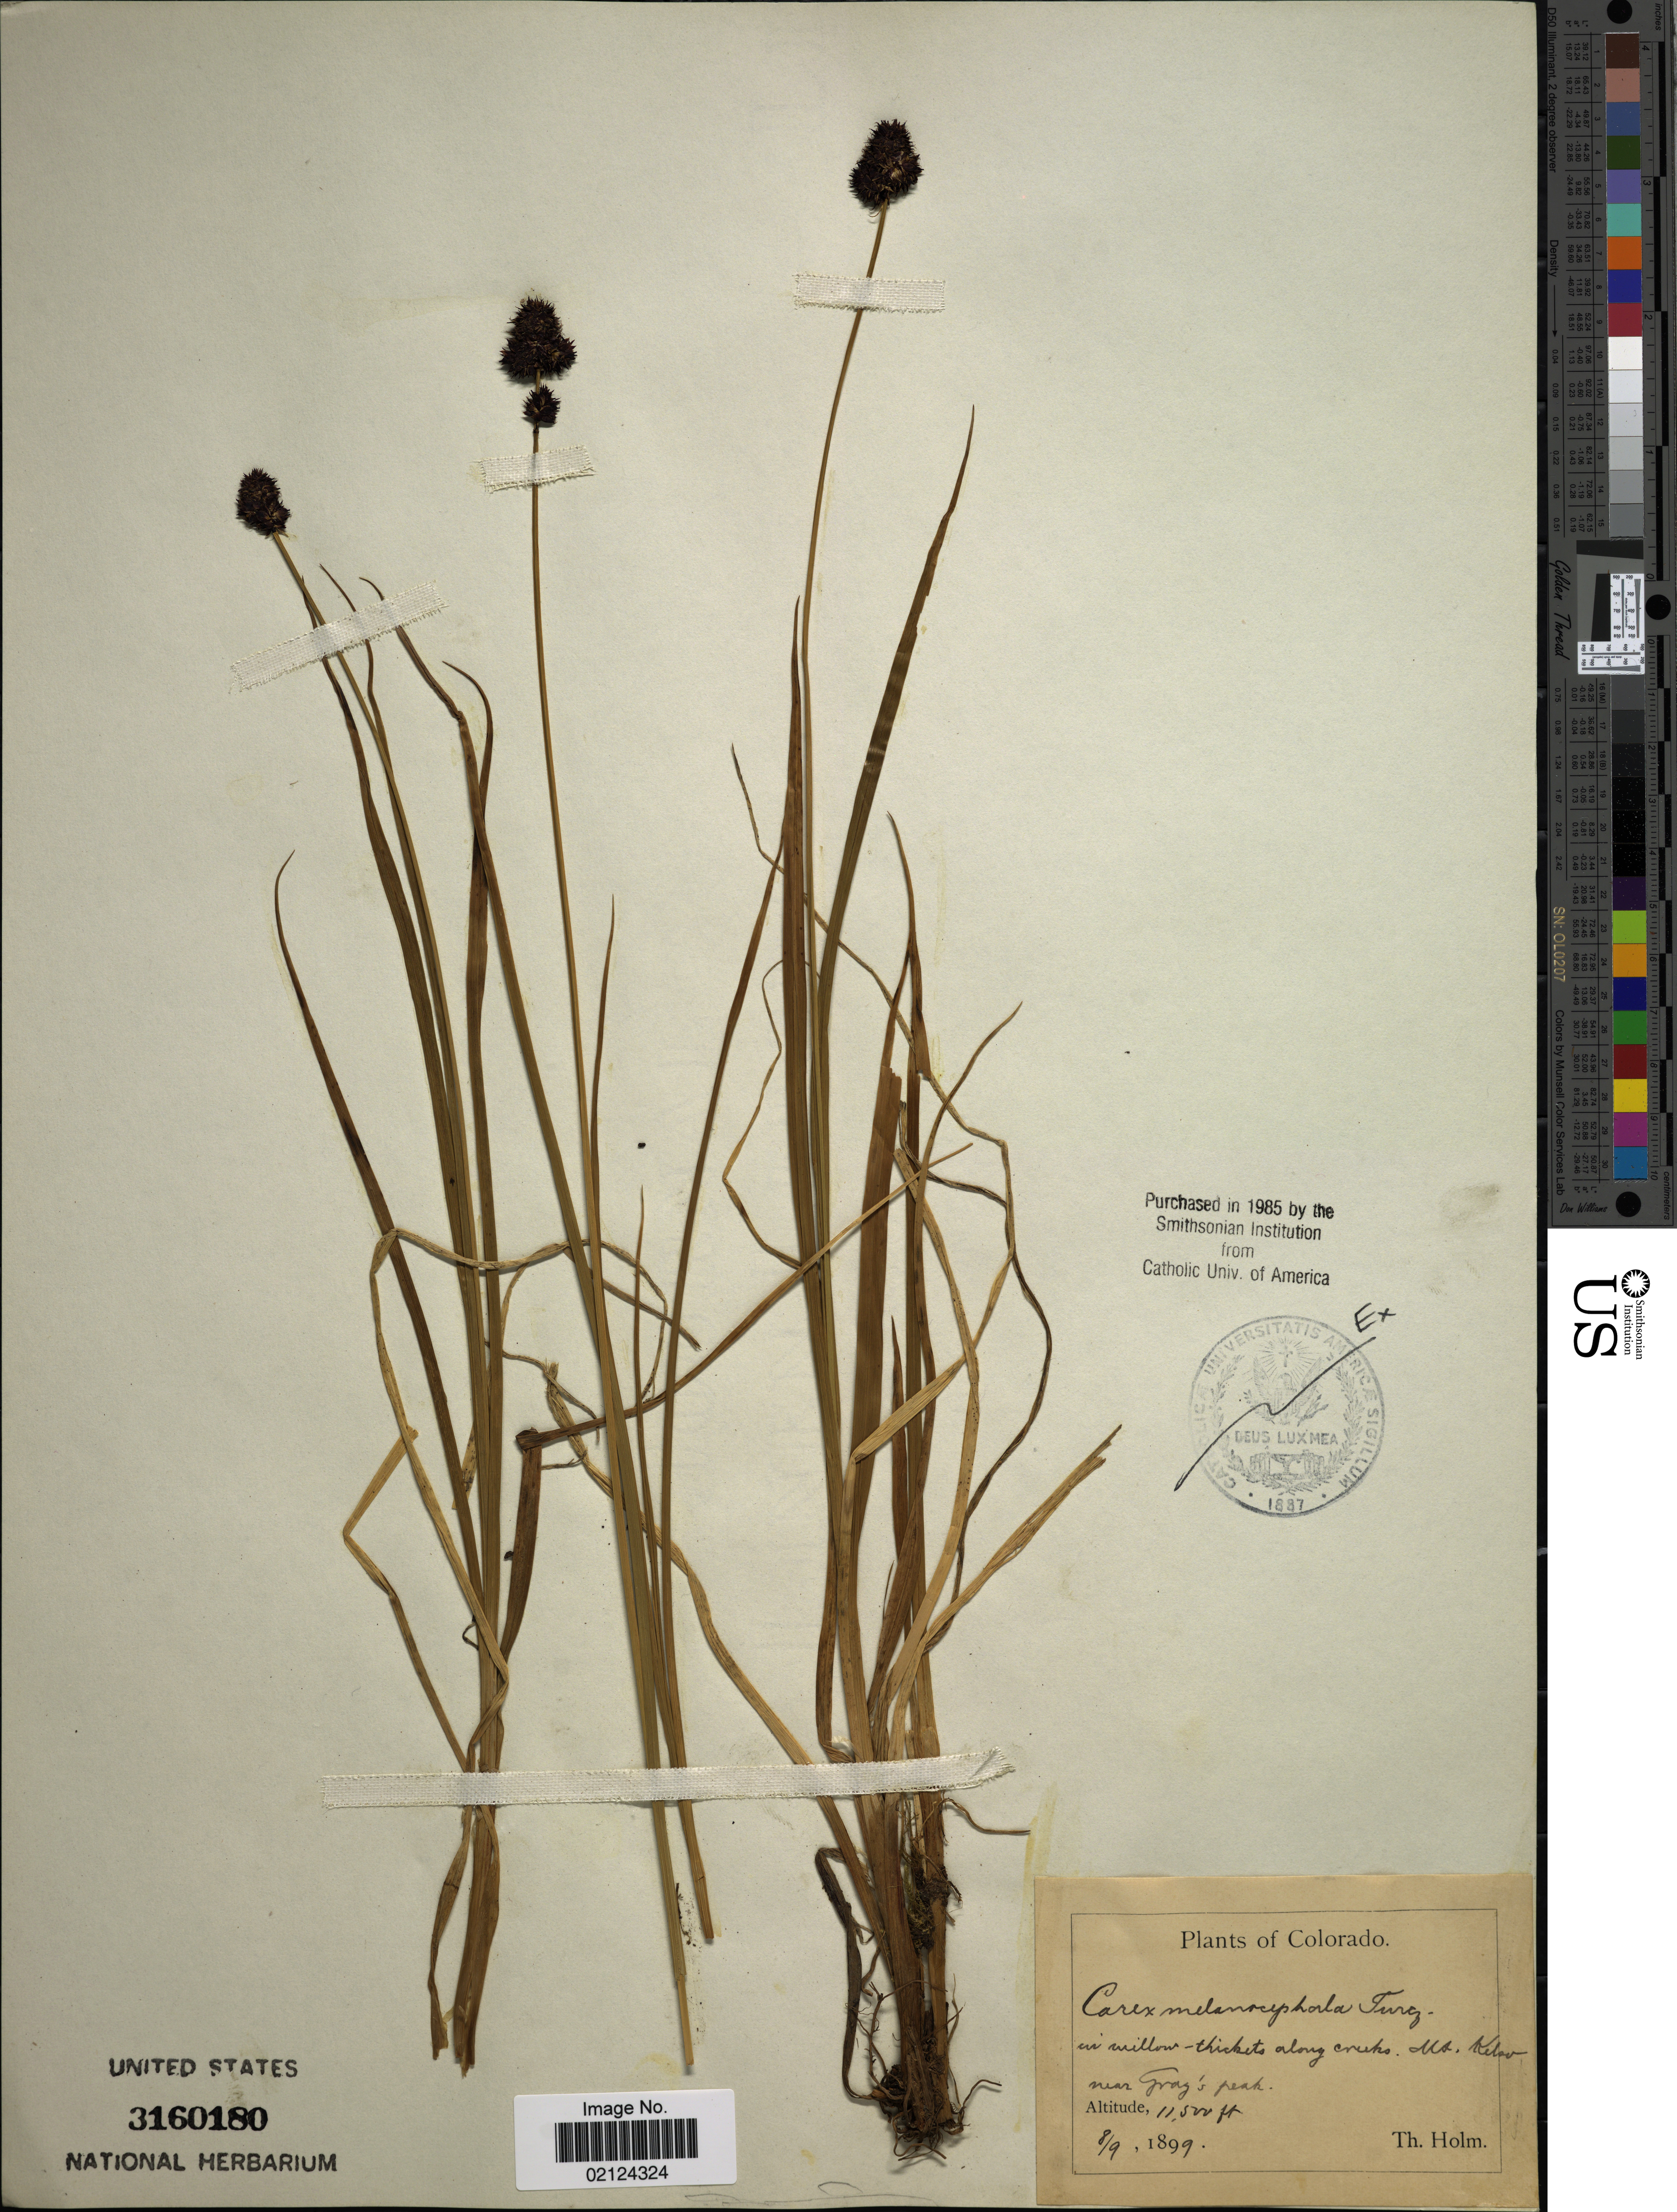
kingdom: Plantae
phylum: Tracheophyta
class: Liliopsida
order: Poales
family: Cyperaceae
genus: Carex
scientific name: Carex melanocephala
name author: Turcz.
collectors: T. Holm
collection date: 1899-09-08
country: United States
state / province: Colorado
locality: Along creeks Mt. Kelso. Near Gray' s peak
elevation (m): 3505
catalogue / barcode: US 3160180